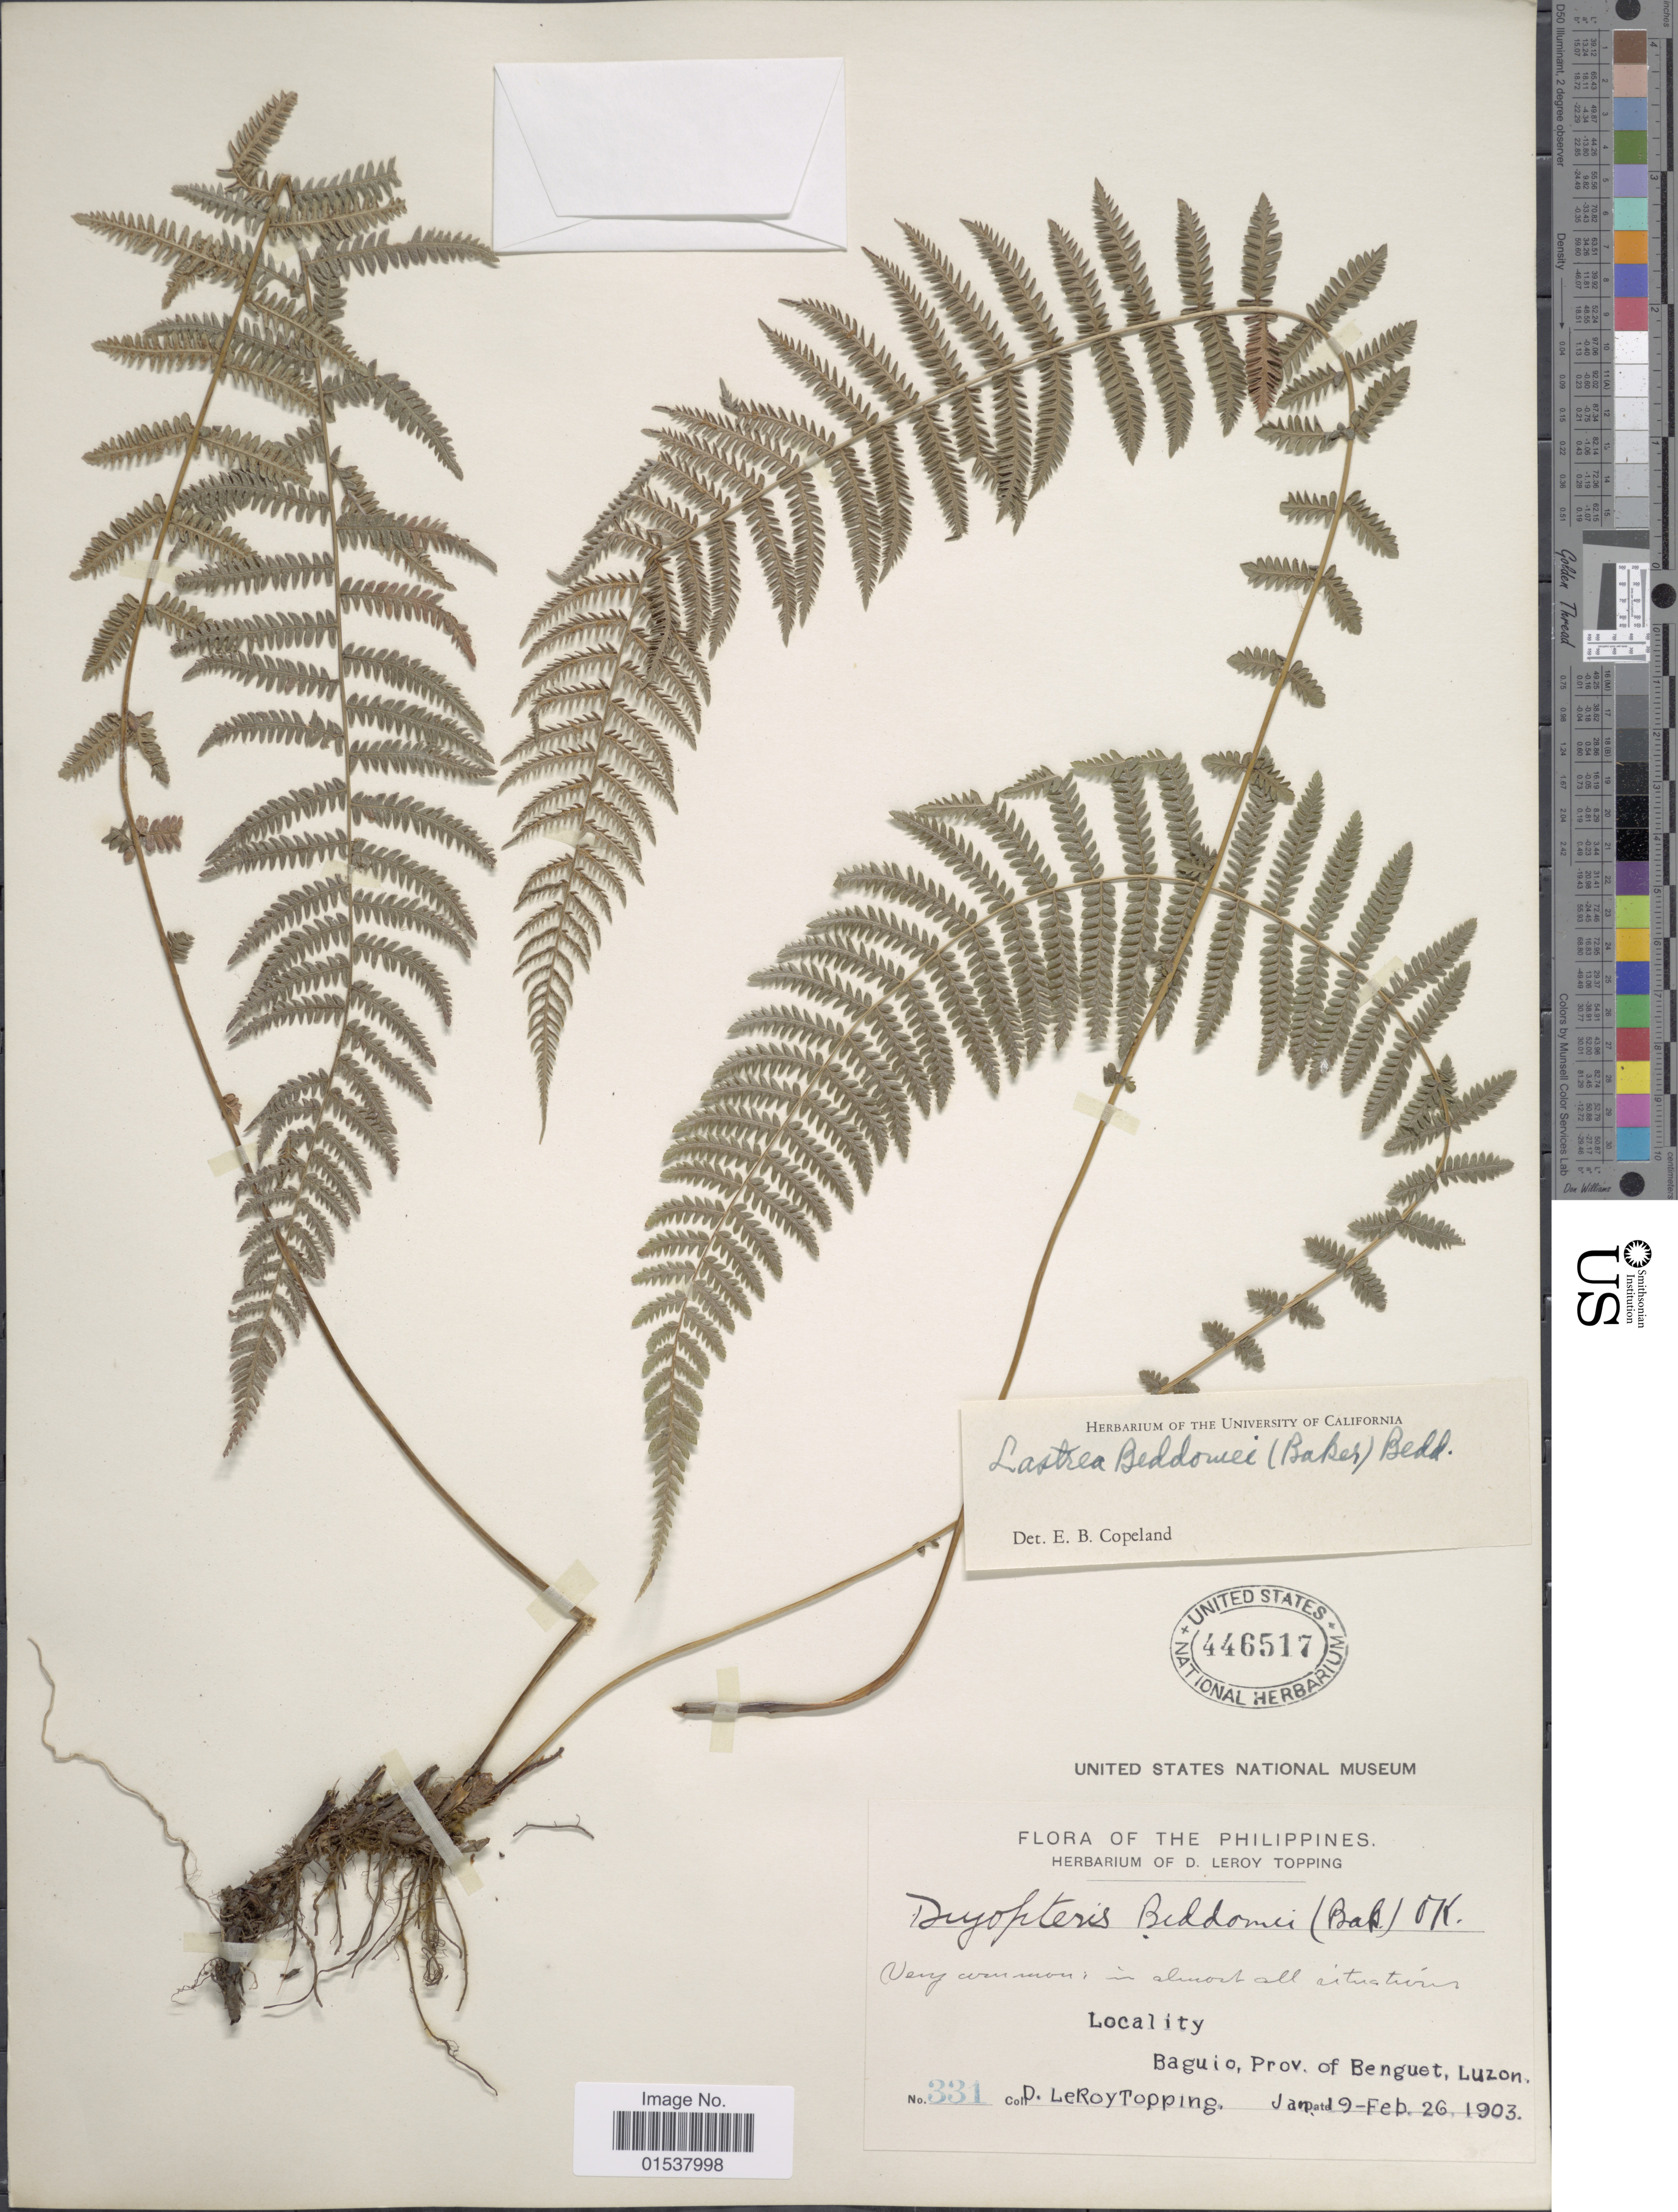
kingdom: Plantae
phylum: Tracheophyta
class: Polypodiopsida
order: Polypodiales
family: Thelypteridaceae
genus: Parathelypteris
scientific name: Parathelypteris beddomei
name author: (Baker) Ching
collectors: D. L. Topping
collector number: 331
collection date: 1903-01-19/1903-02-26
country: Philippines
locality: Baguio, Prov. of Benguet, Luzon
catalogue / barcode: US 446517